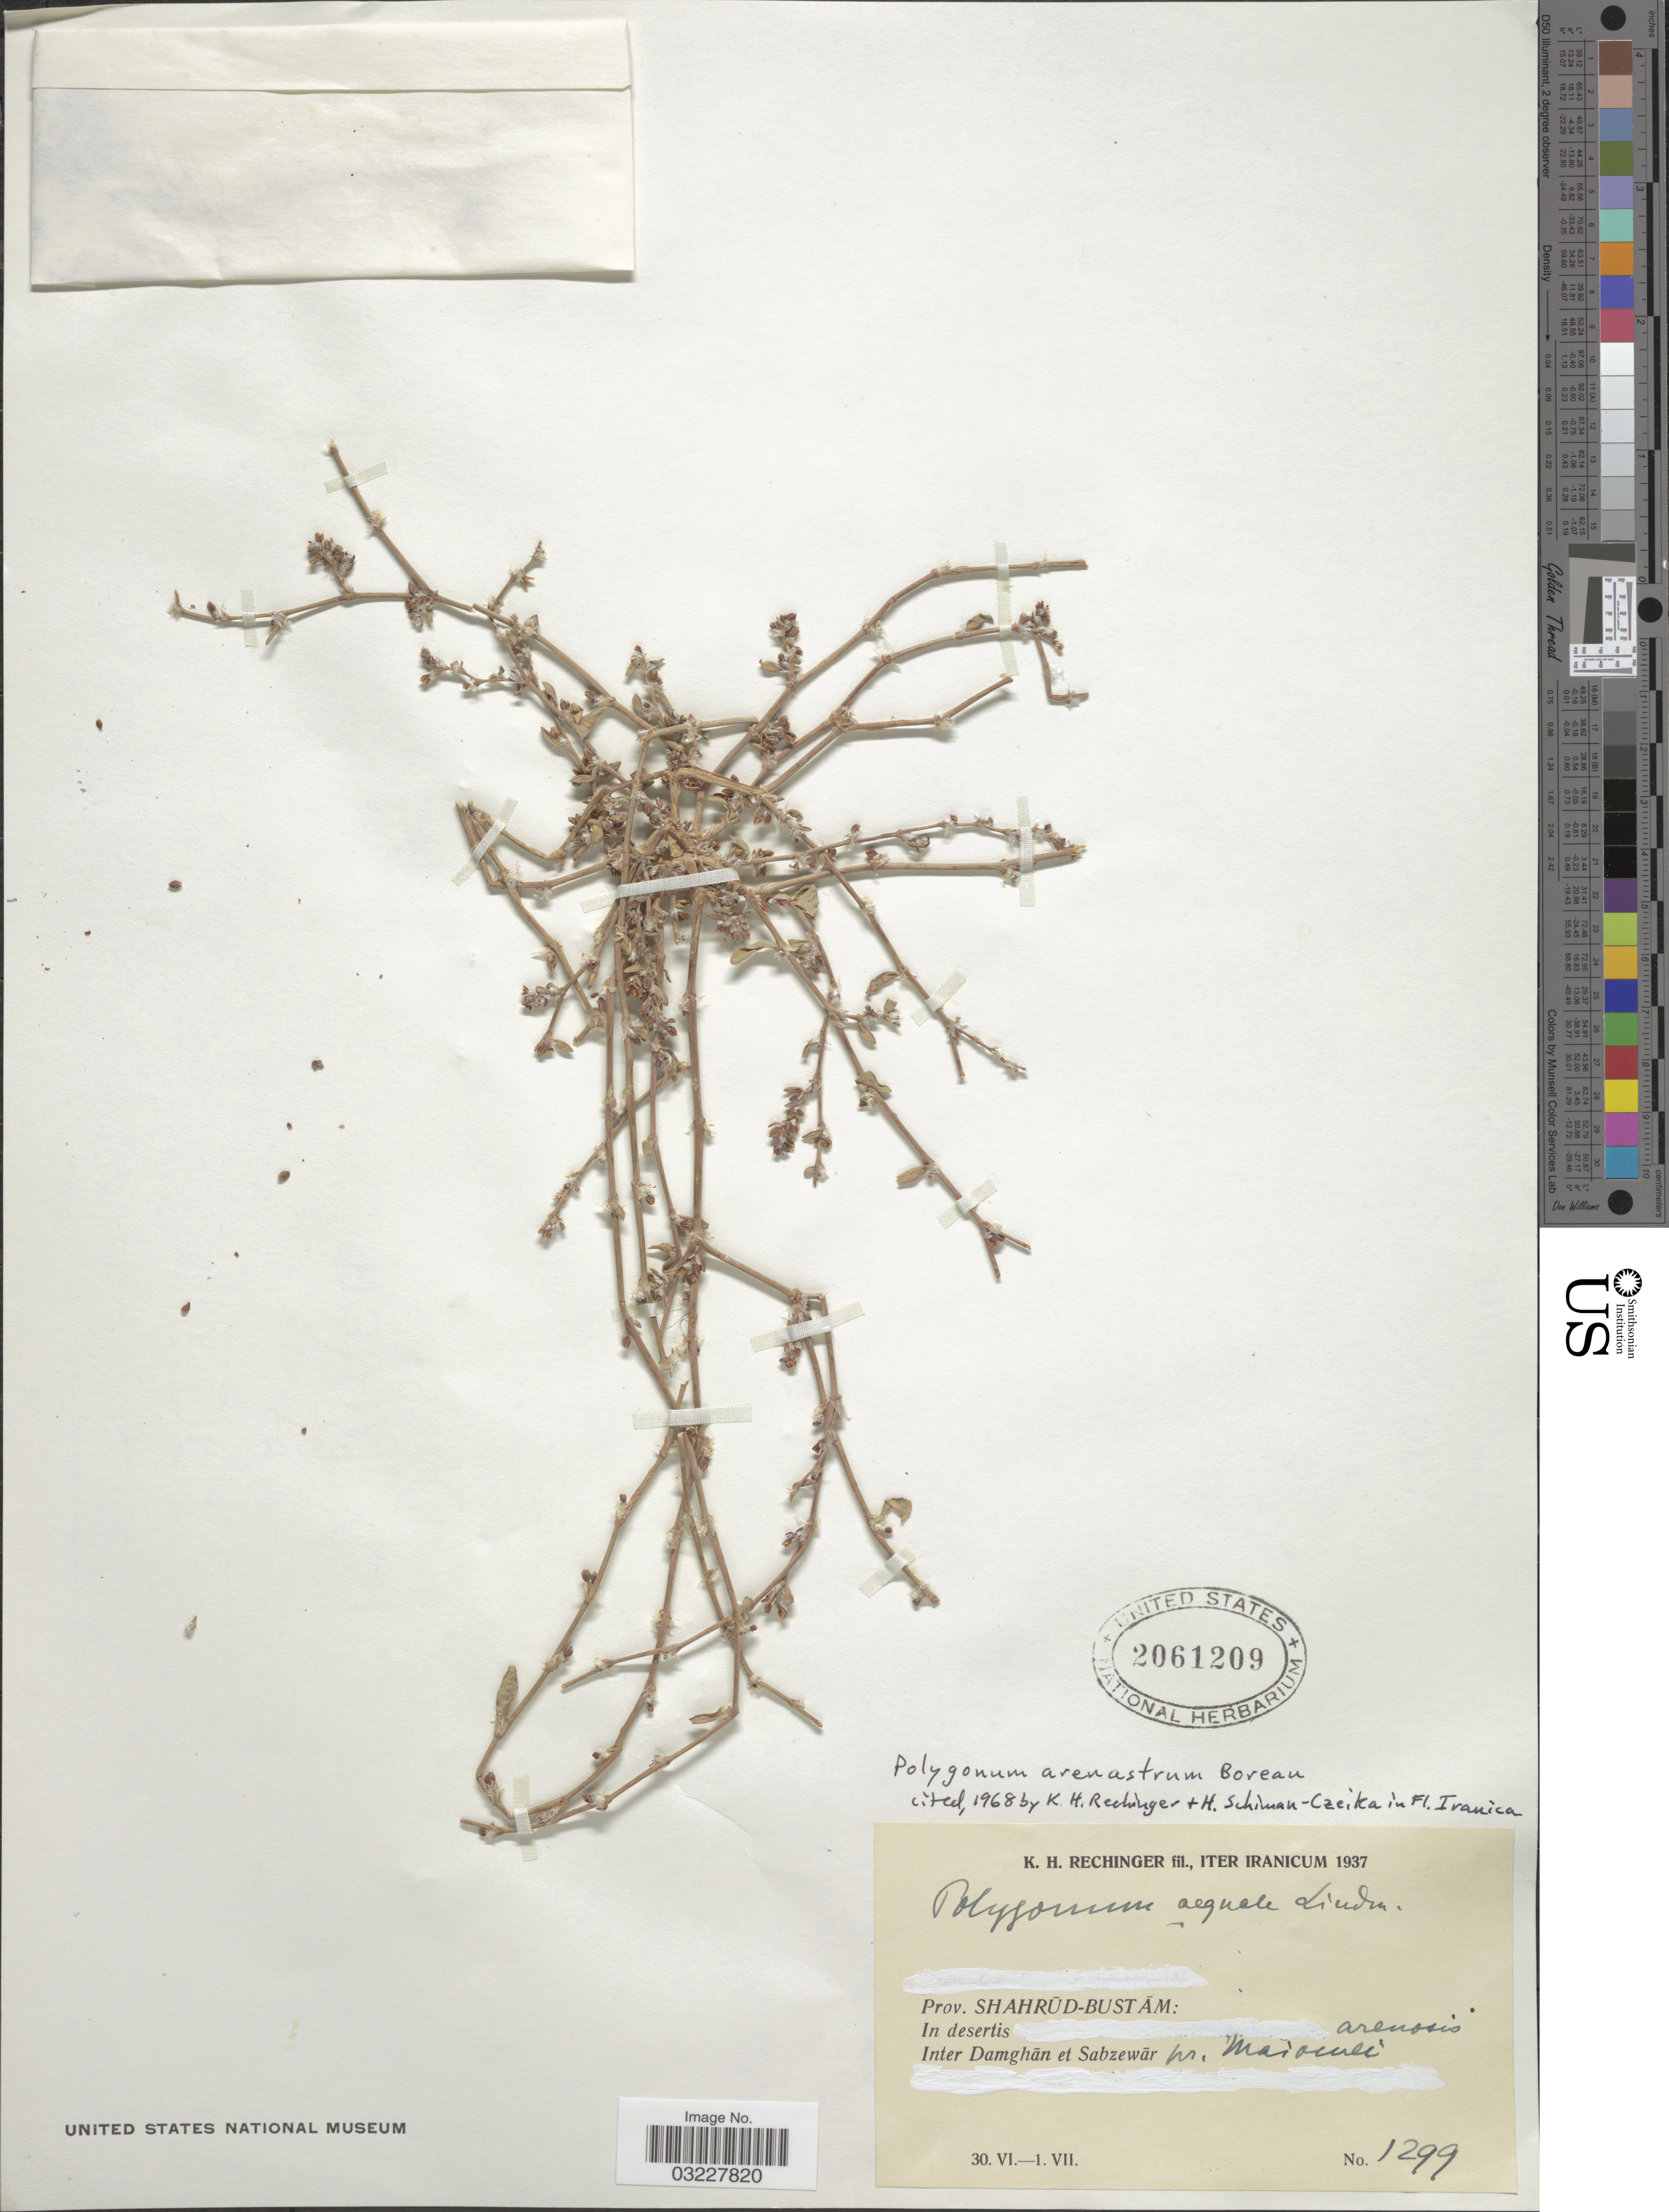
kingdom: Plantae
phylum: Tracheophyta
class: Magnoliopsida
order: Caryophyllales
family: Polygonaceae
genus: Polygonum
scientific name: Polygonum arenastrum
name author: Boreau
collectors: K. H. Rechinger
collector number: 1299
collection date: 1937-06-30/1937-07-01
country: Iran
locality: Prov. Shahrūd-Bustām: Inter Damghān et Sabzewār pr. Maioculi [interpreted].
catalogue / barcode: US 2061209